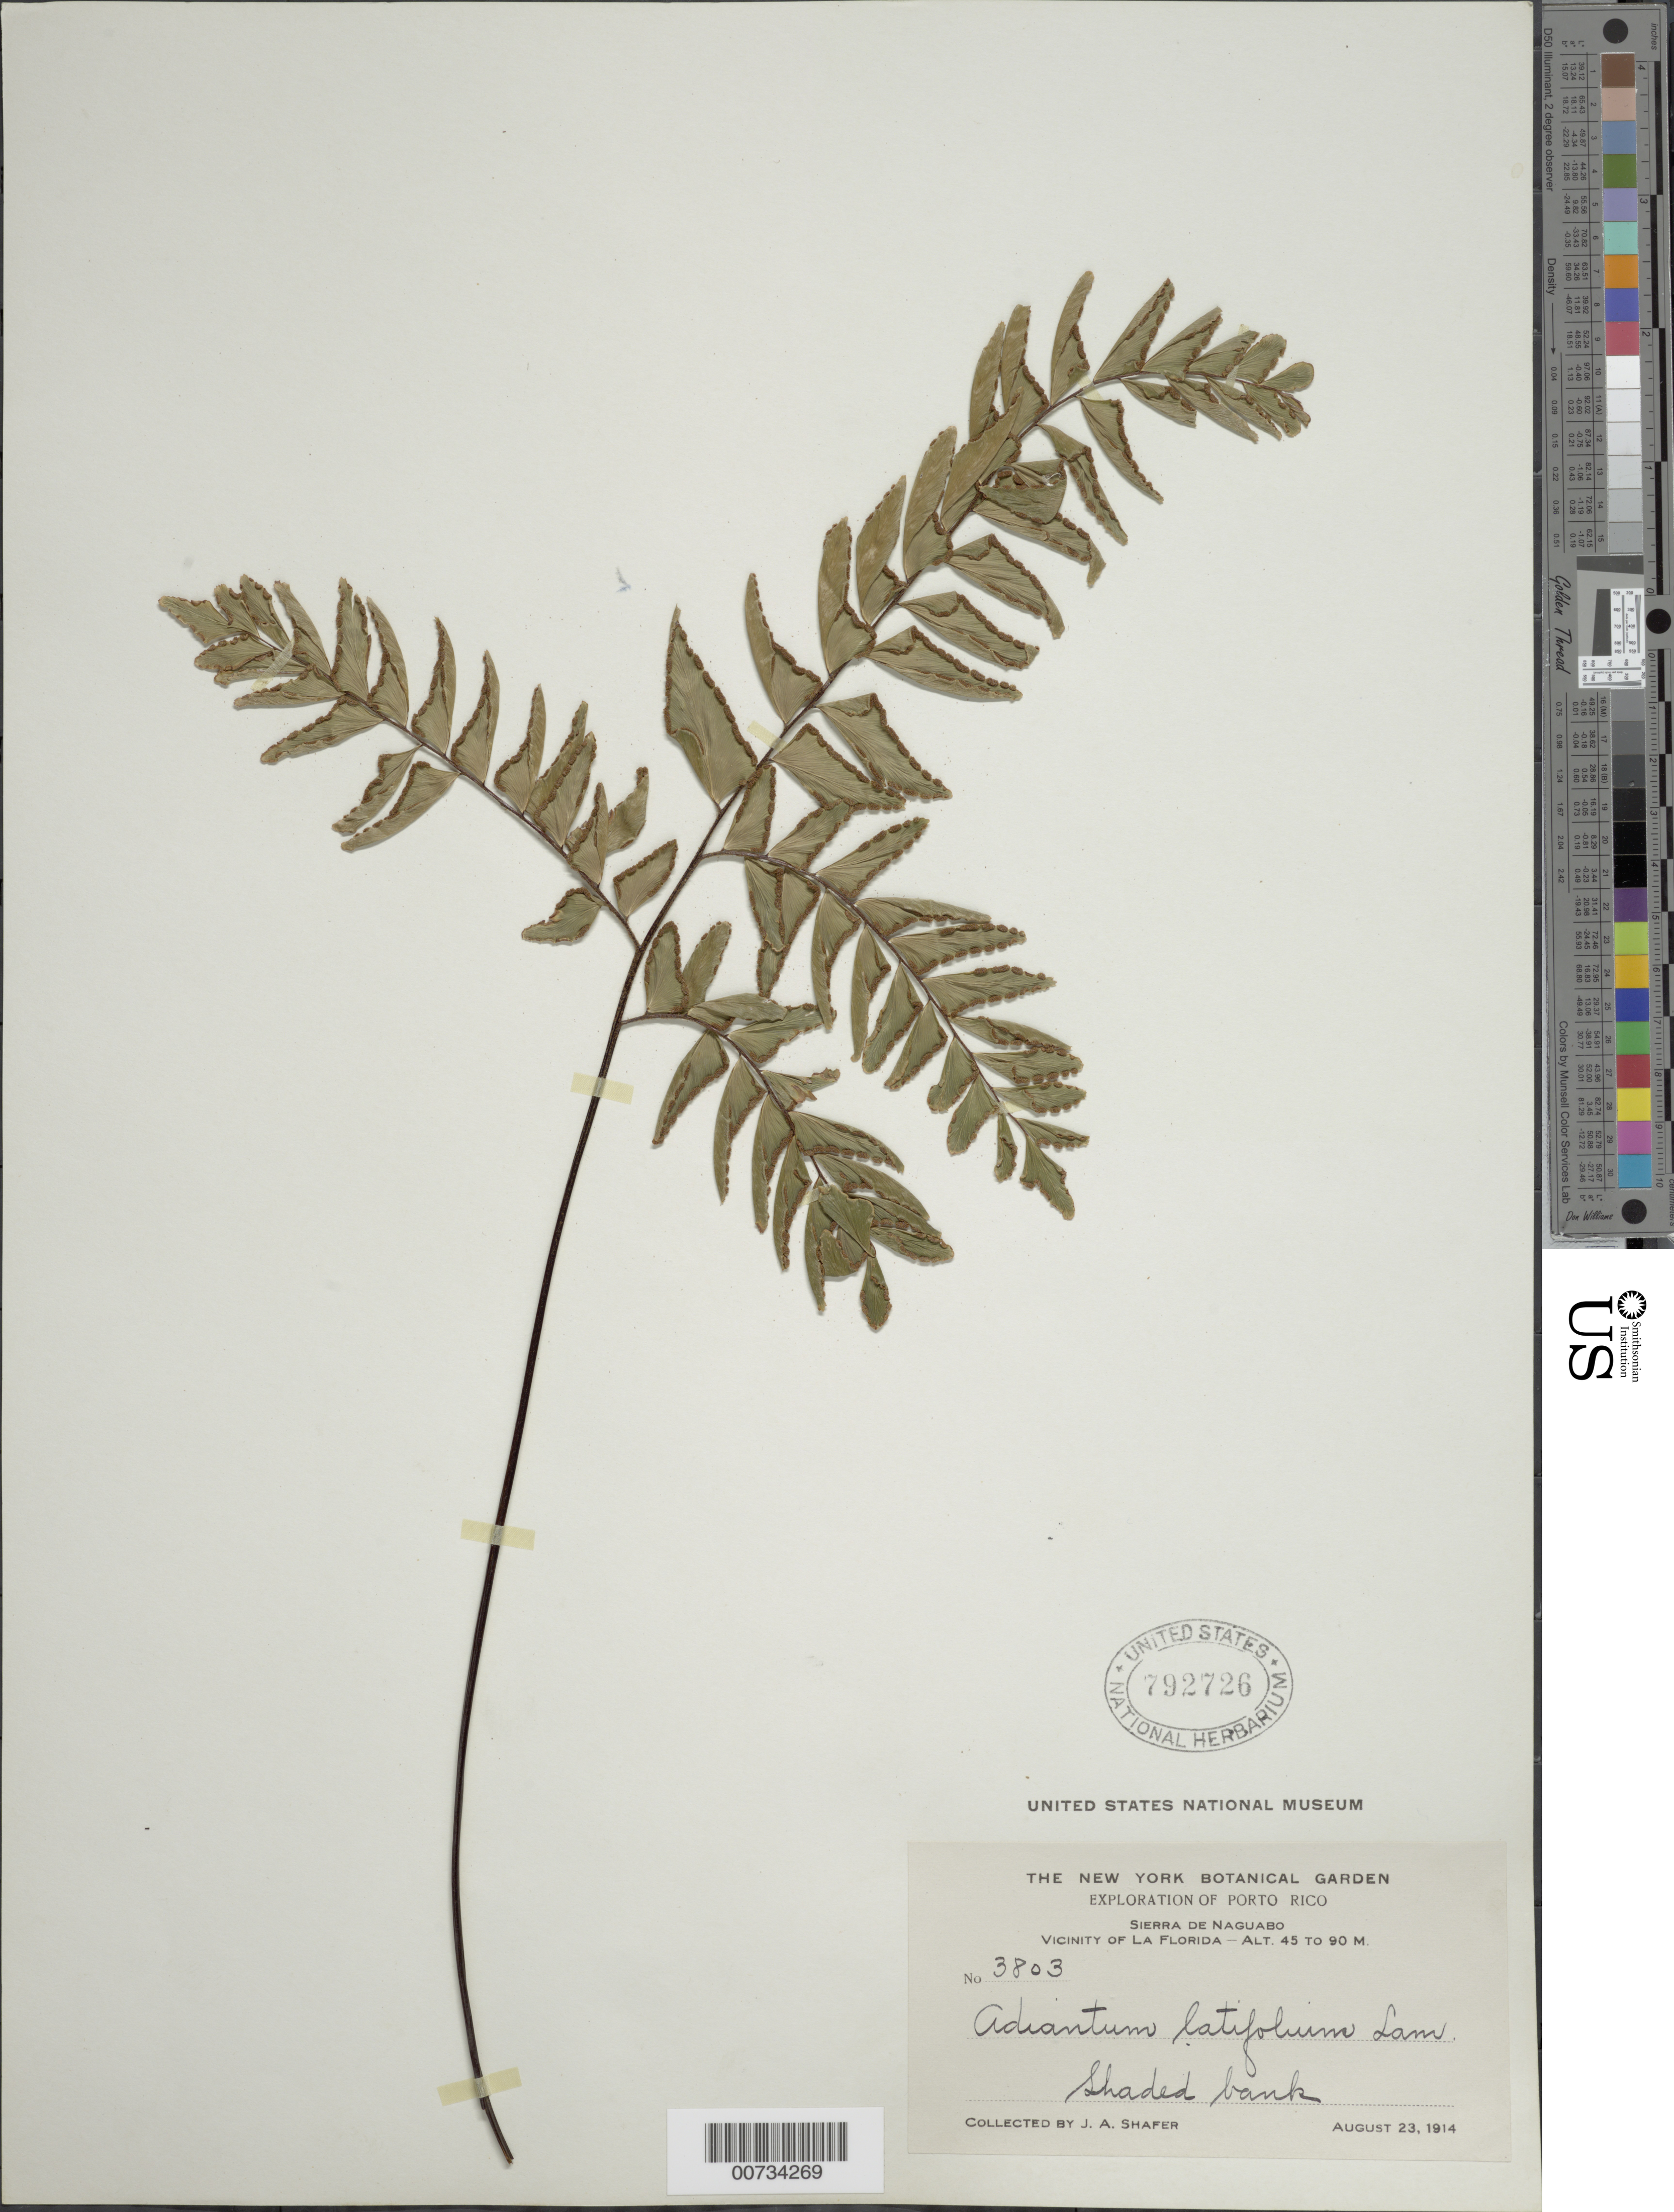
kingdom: Plantae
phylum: Tracheophyta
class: Polypodiopsida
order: Polypodiales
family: Pteridaceae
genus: Adiantum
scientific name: Adiantum latifolium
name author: Lam.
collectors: J. A. Shafer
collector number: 3803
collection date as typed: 23 Aug 1914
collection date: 1914-08-23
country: Puerto Rico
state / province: Naguabo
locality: Sierra de Naguabo, vicinity of La Florida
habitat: Shaded bank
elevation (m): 45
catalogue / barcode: US 792726